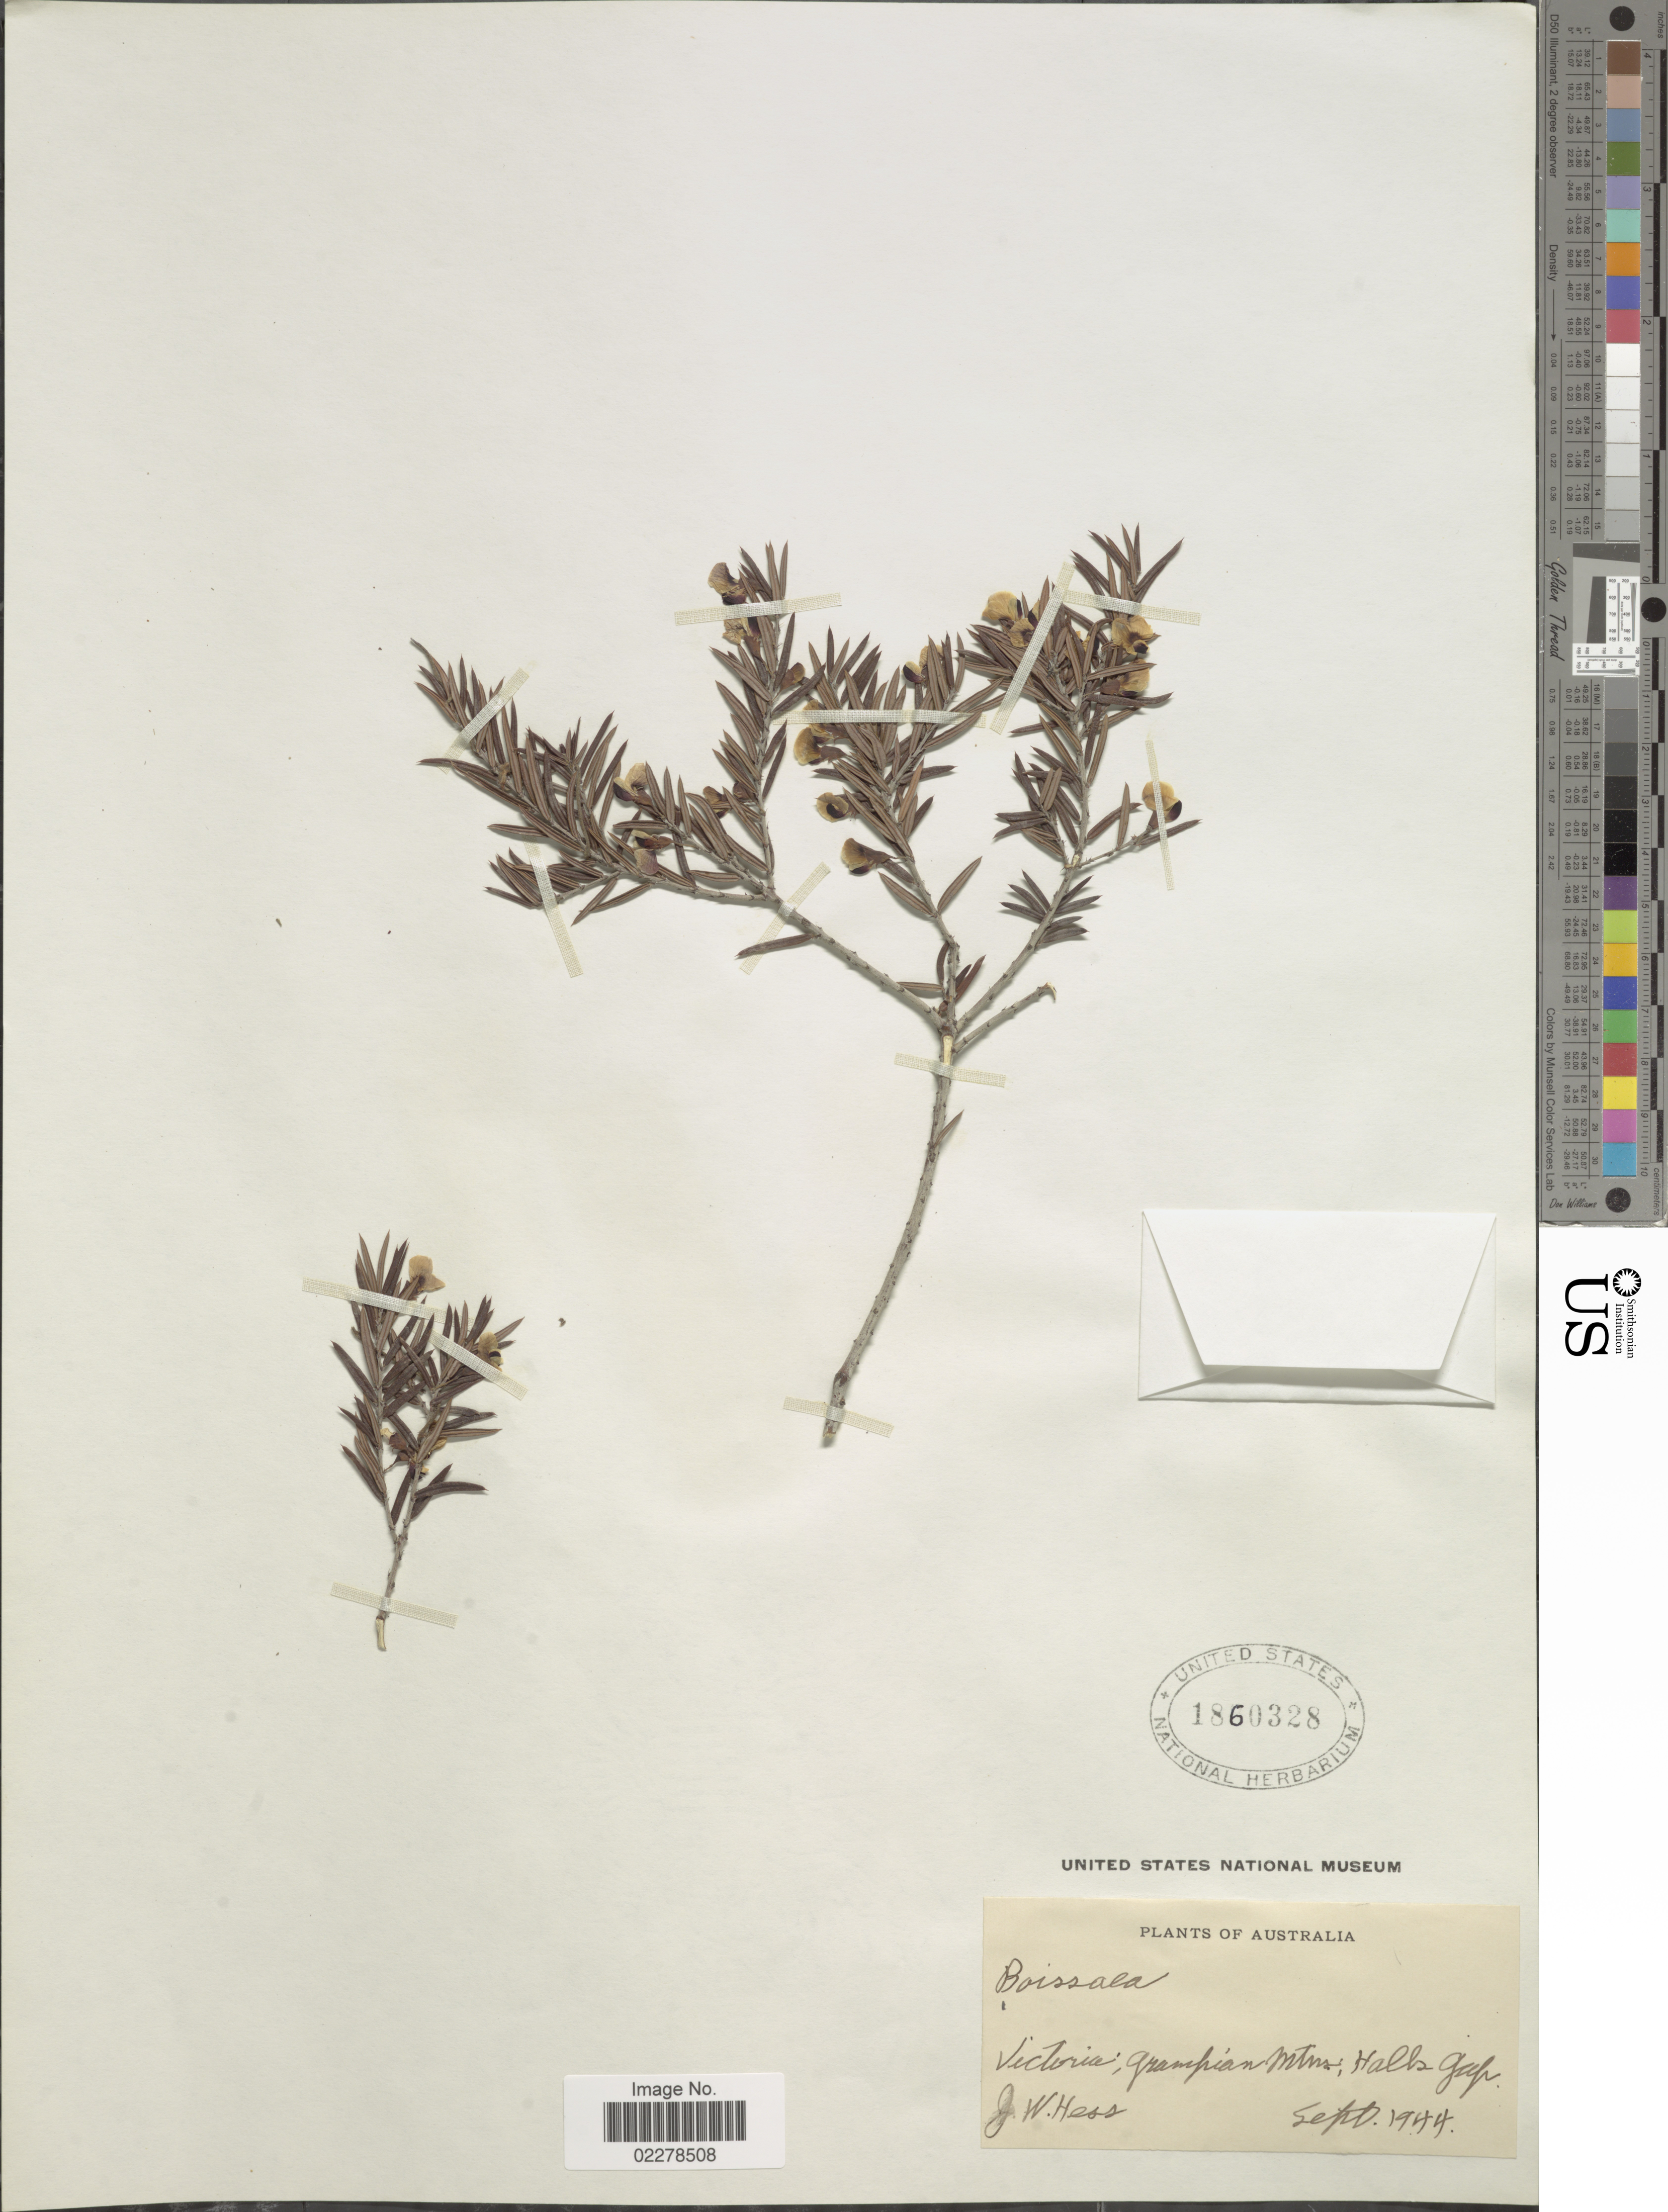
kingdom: Plantae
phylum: Tracheophyta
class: Magnoliopsida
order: Fabales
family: Fabaceae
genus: Bossiaea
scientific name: Bossiaea sp.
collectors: J. Hess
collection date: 1944-09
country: Australia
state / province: Victoria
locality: Victoria; Grampian Mtns; Halls Gap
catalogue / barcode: US 1860328